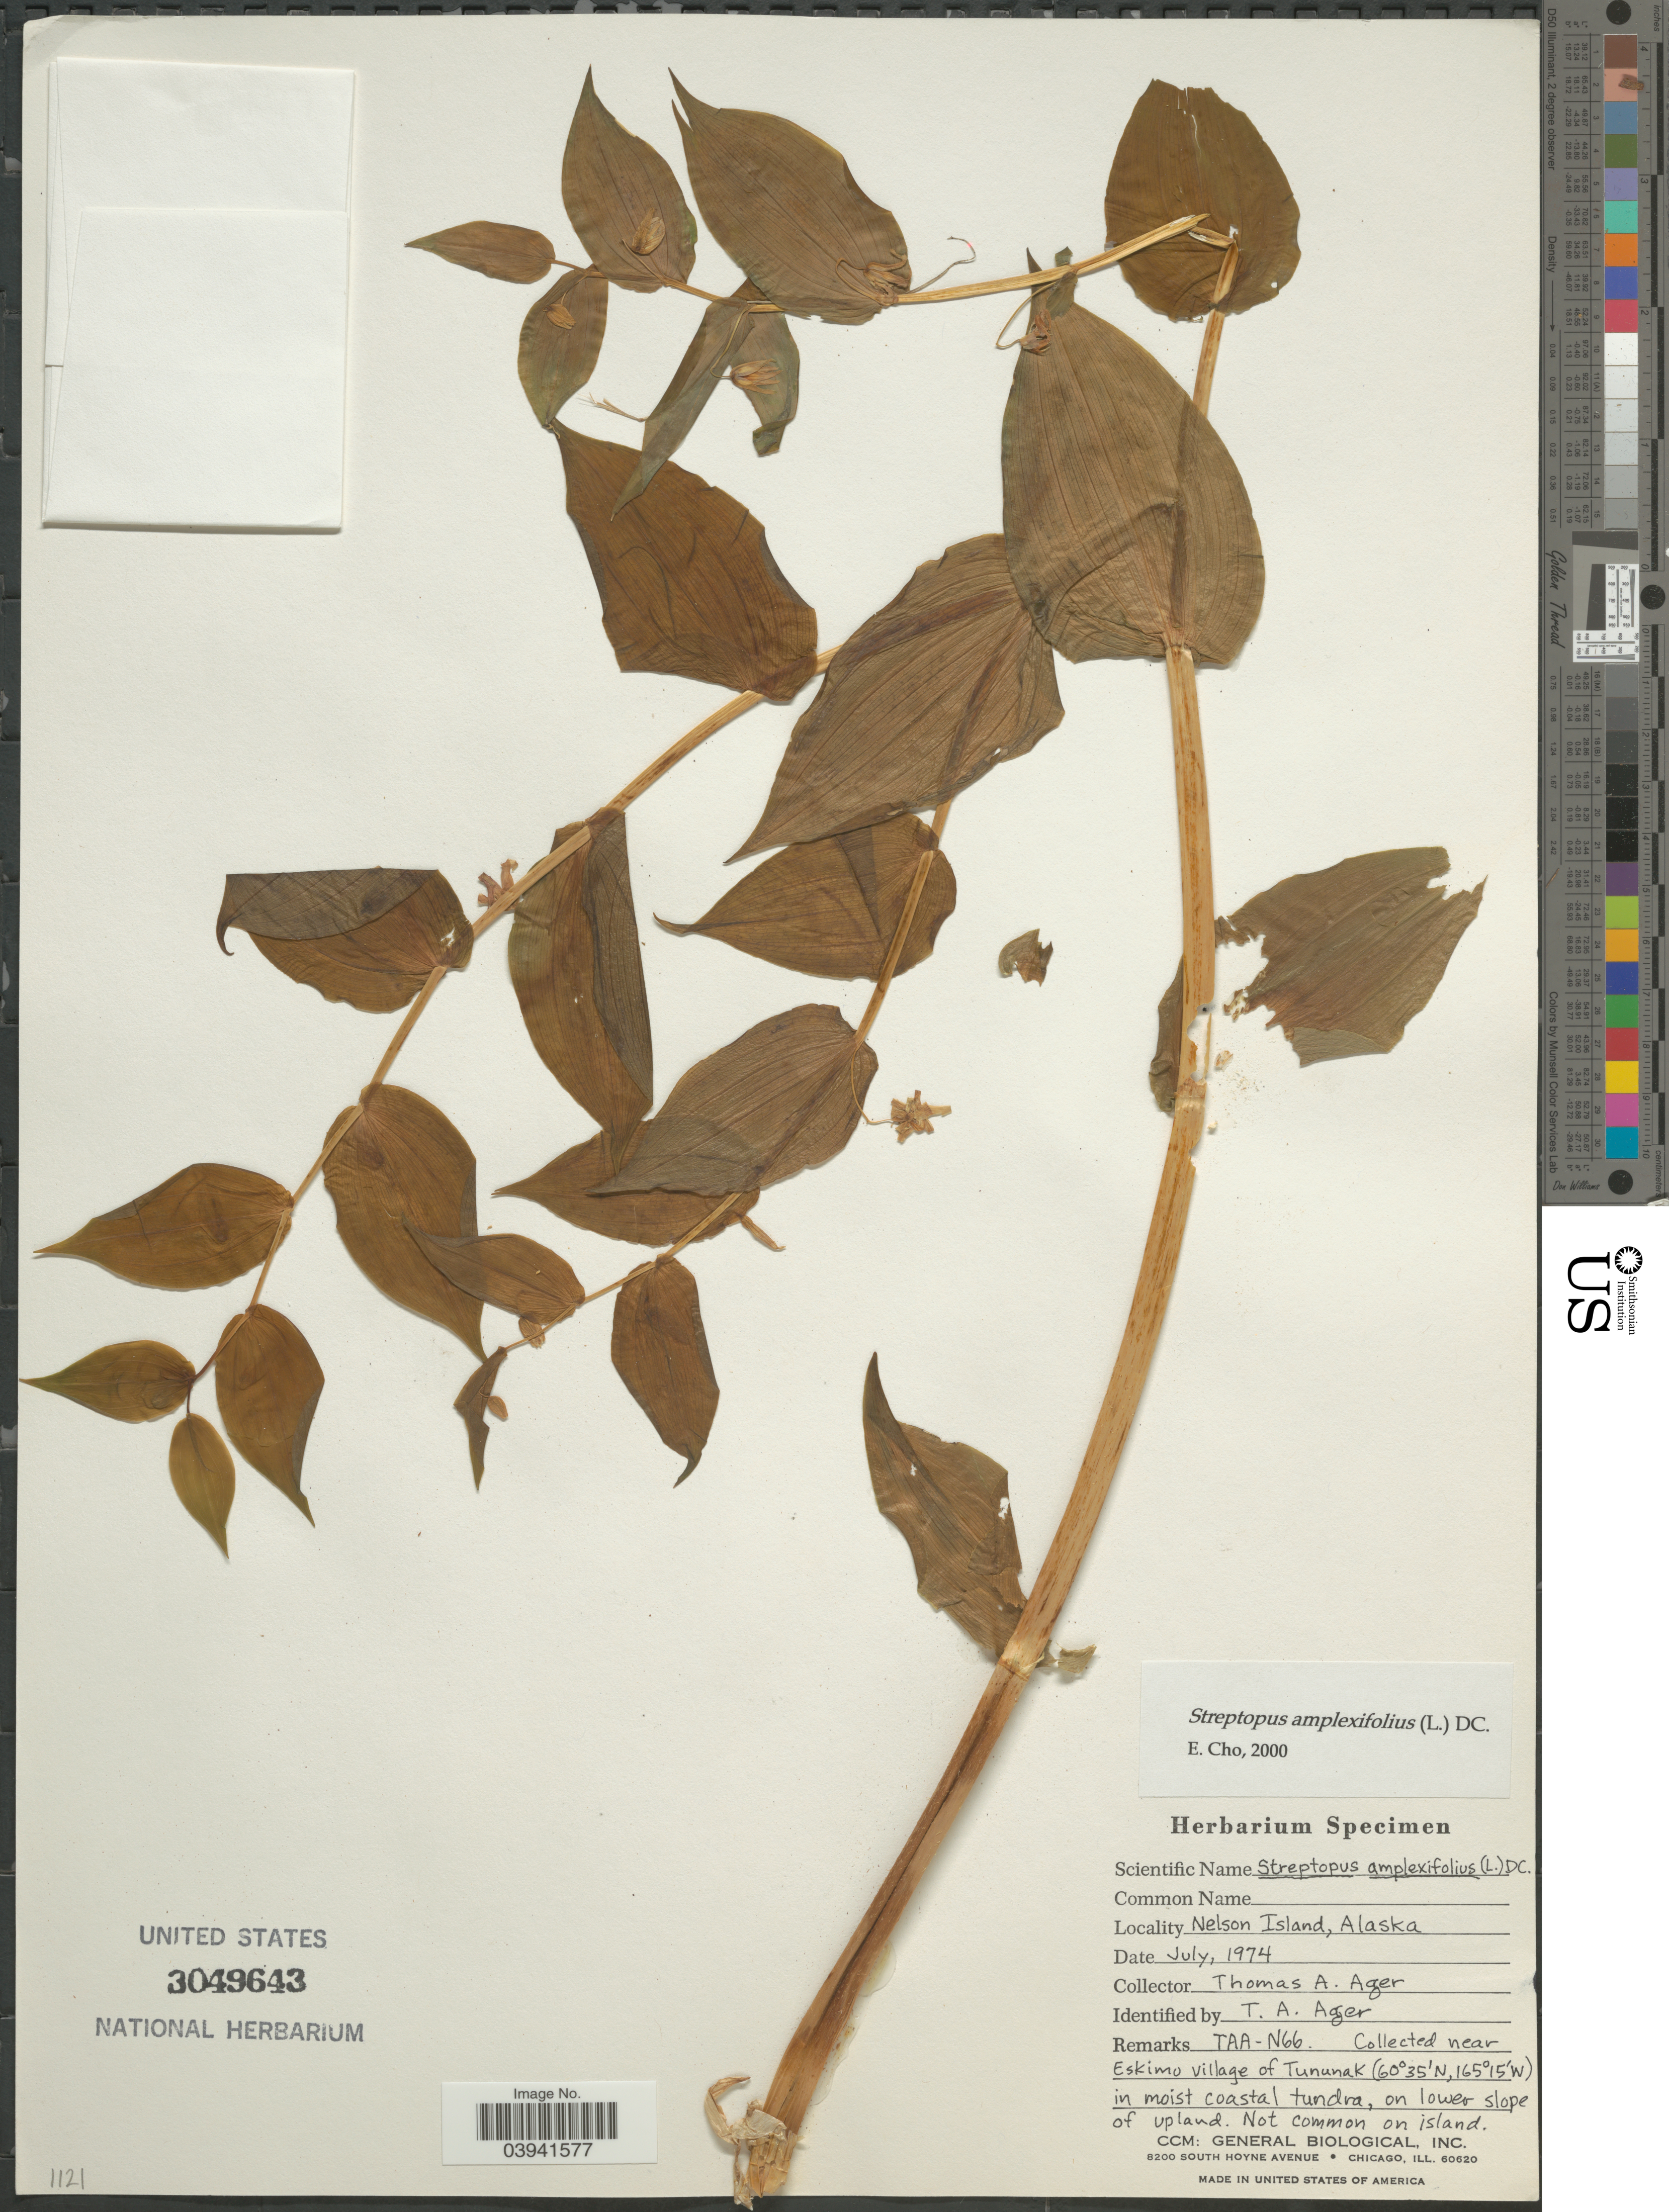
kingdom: Plantae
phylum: Tracheophyta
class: Liliopsida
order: Liliales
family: Liliaceae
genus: Streptopus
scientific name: Streptopus amplexifolius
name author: (L.) DC.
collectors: T. A. Ager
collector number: TAA-N66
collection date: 1974-07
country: United States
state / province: Alaska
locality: Nelson Island. Near Eskimo village of Tununak in moist coastal tundra, on lower slope of upland.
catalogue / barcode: US 3049643